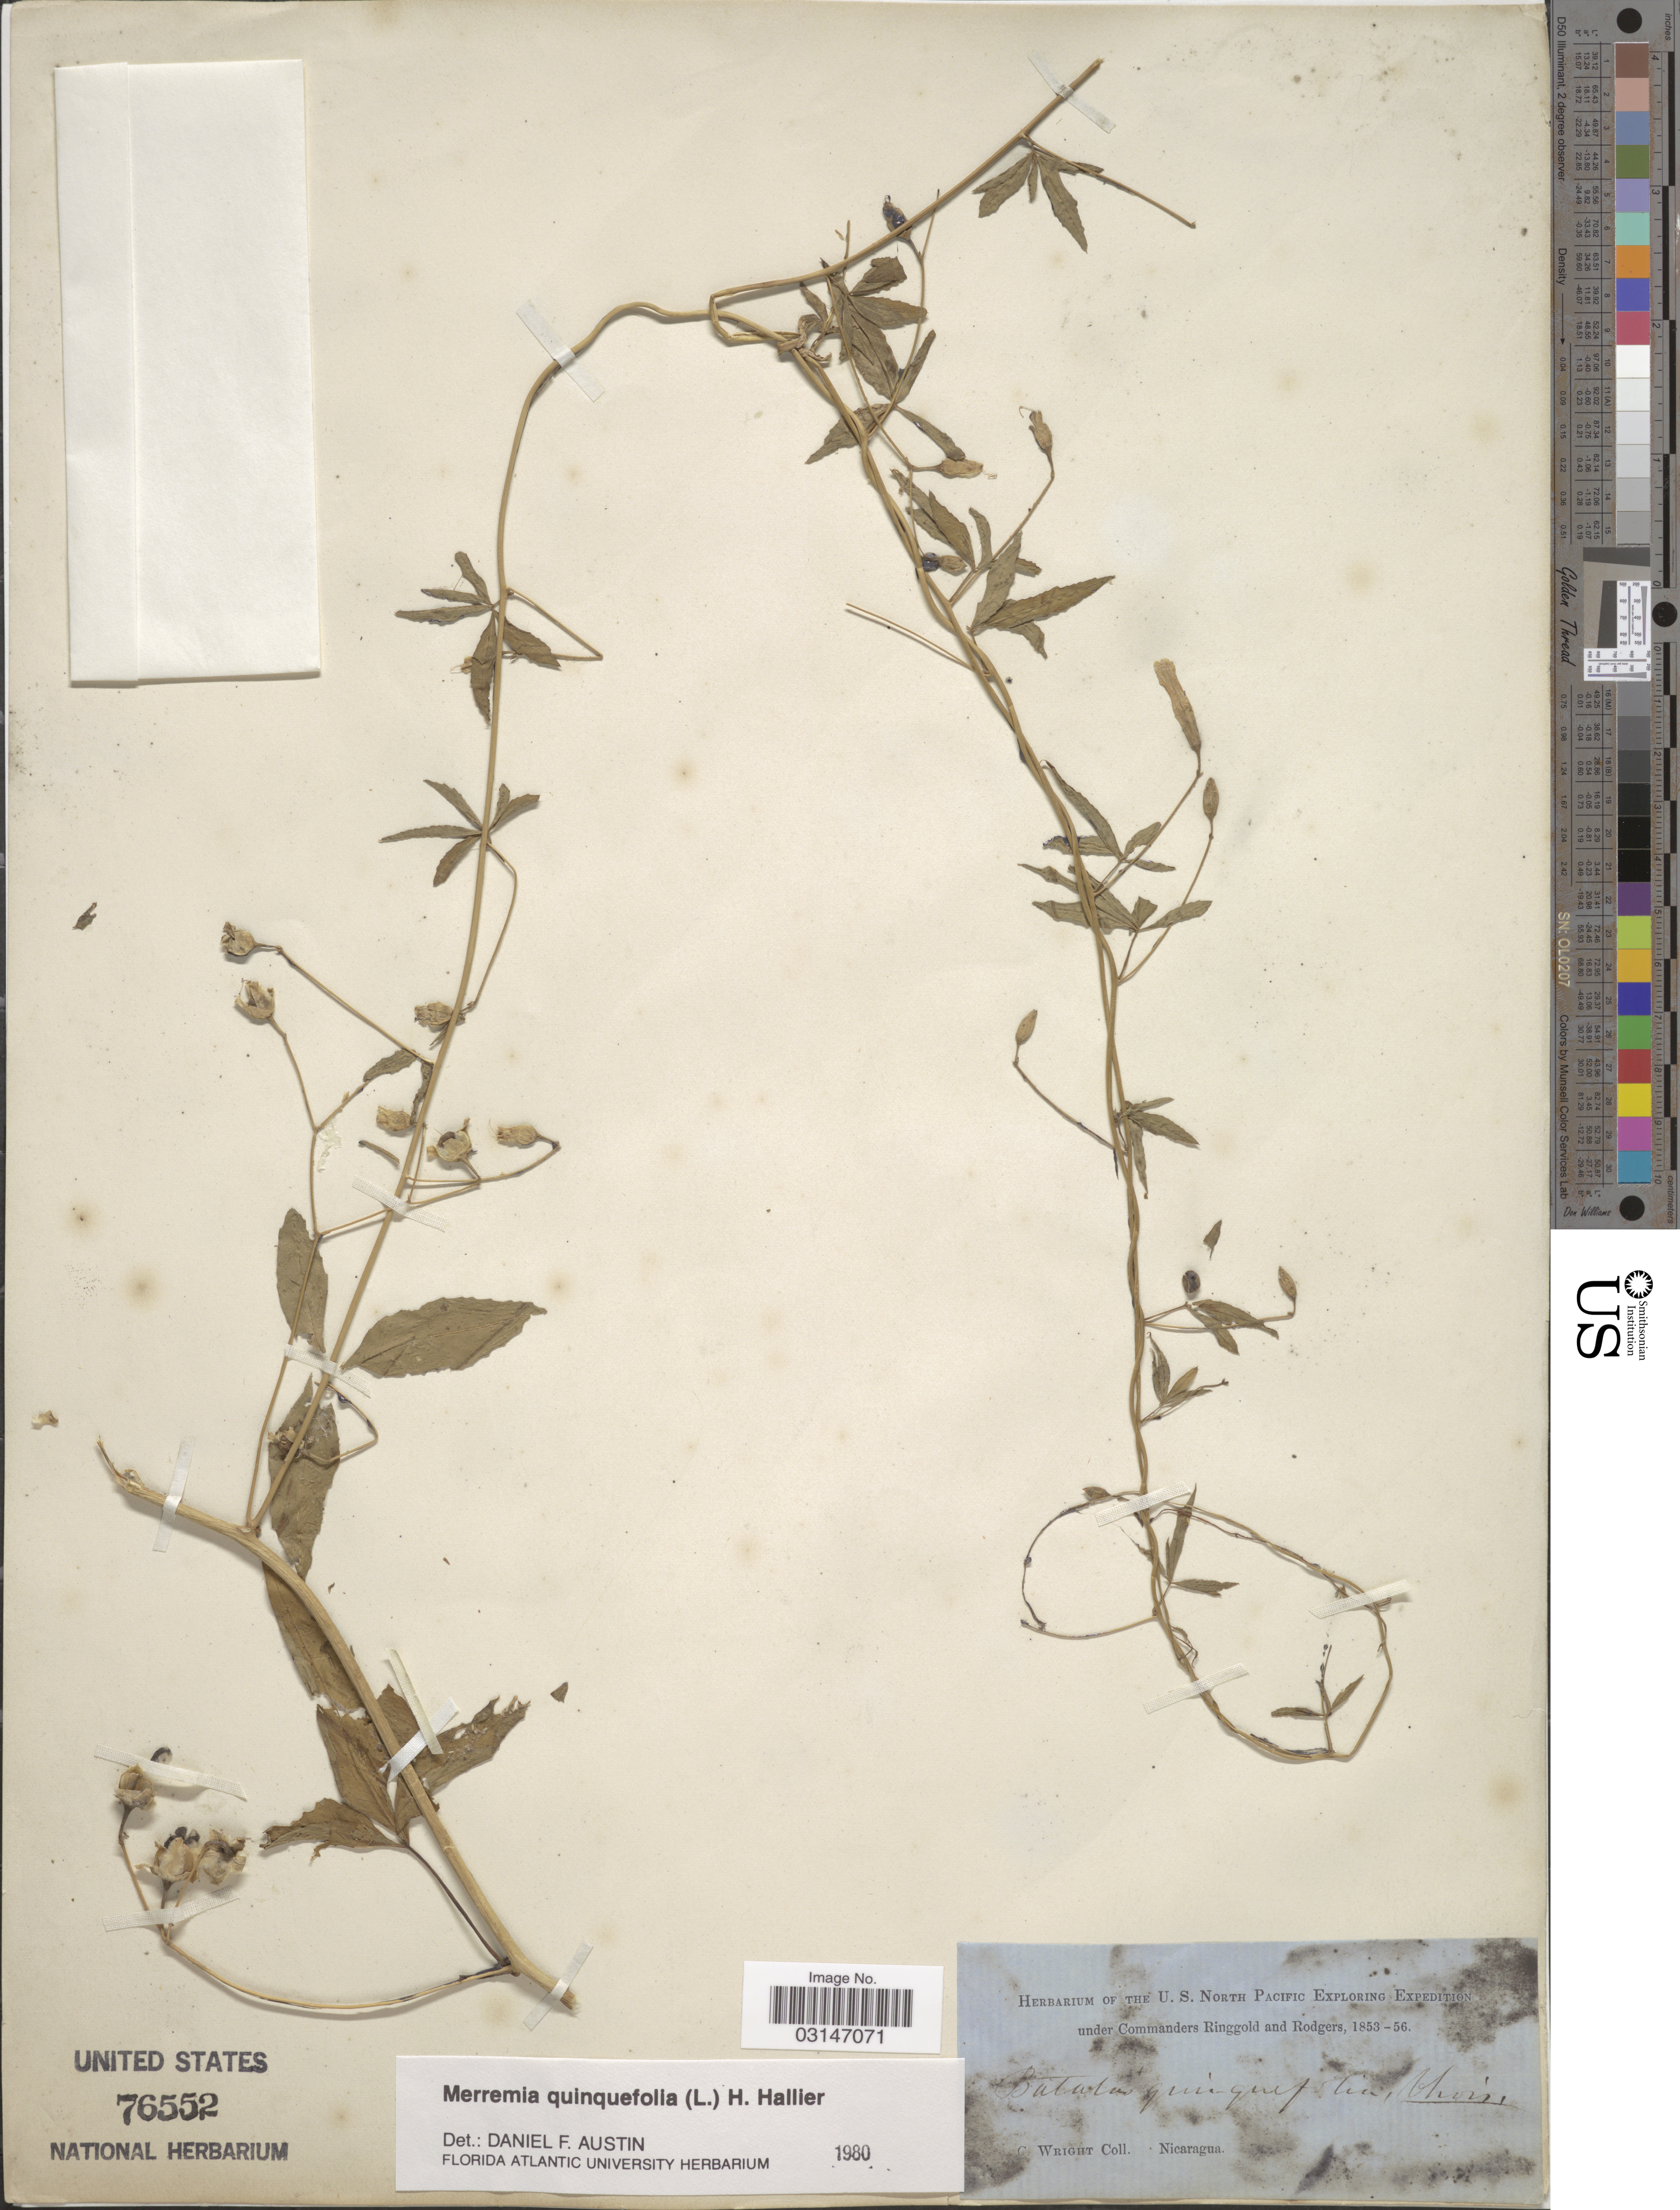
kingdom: Plantae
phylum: Tracheophyta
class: Magnoliopsida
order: Solanales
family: Convolvulaceae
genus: Distimake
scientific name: Distimake quinquefolius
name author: (L.) A. R. Simões & Staples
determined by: Strong, Mark T., (BOT), Smithsonian Institution - National Museum of Natural History (UNITED STATES)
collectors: C. Wright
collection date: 1853/1856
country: Nicaragua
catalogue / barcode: US 76552